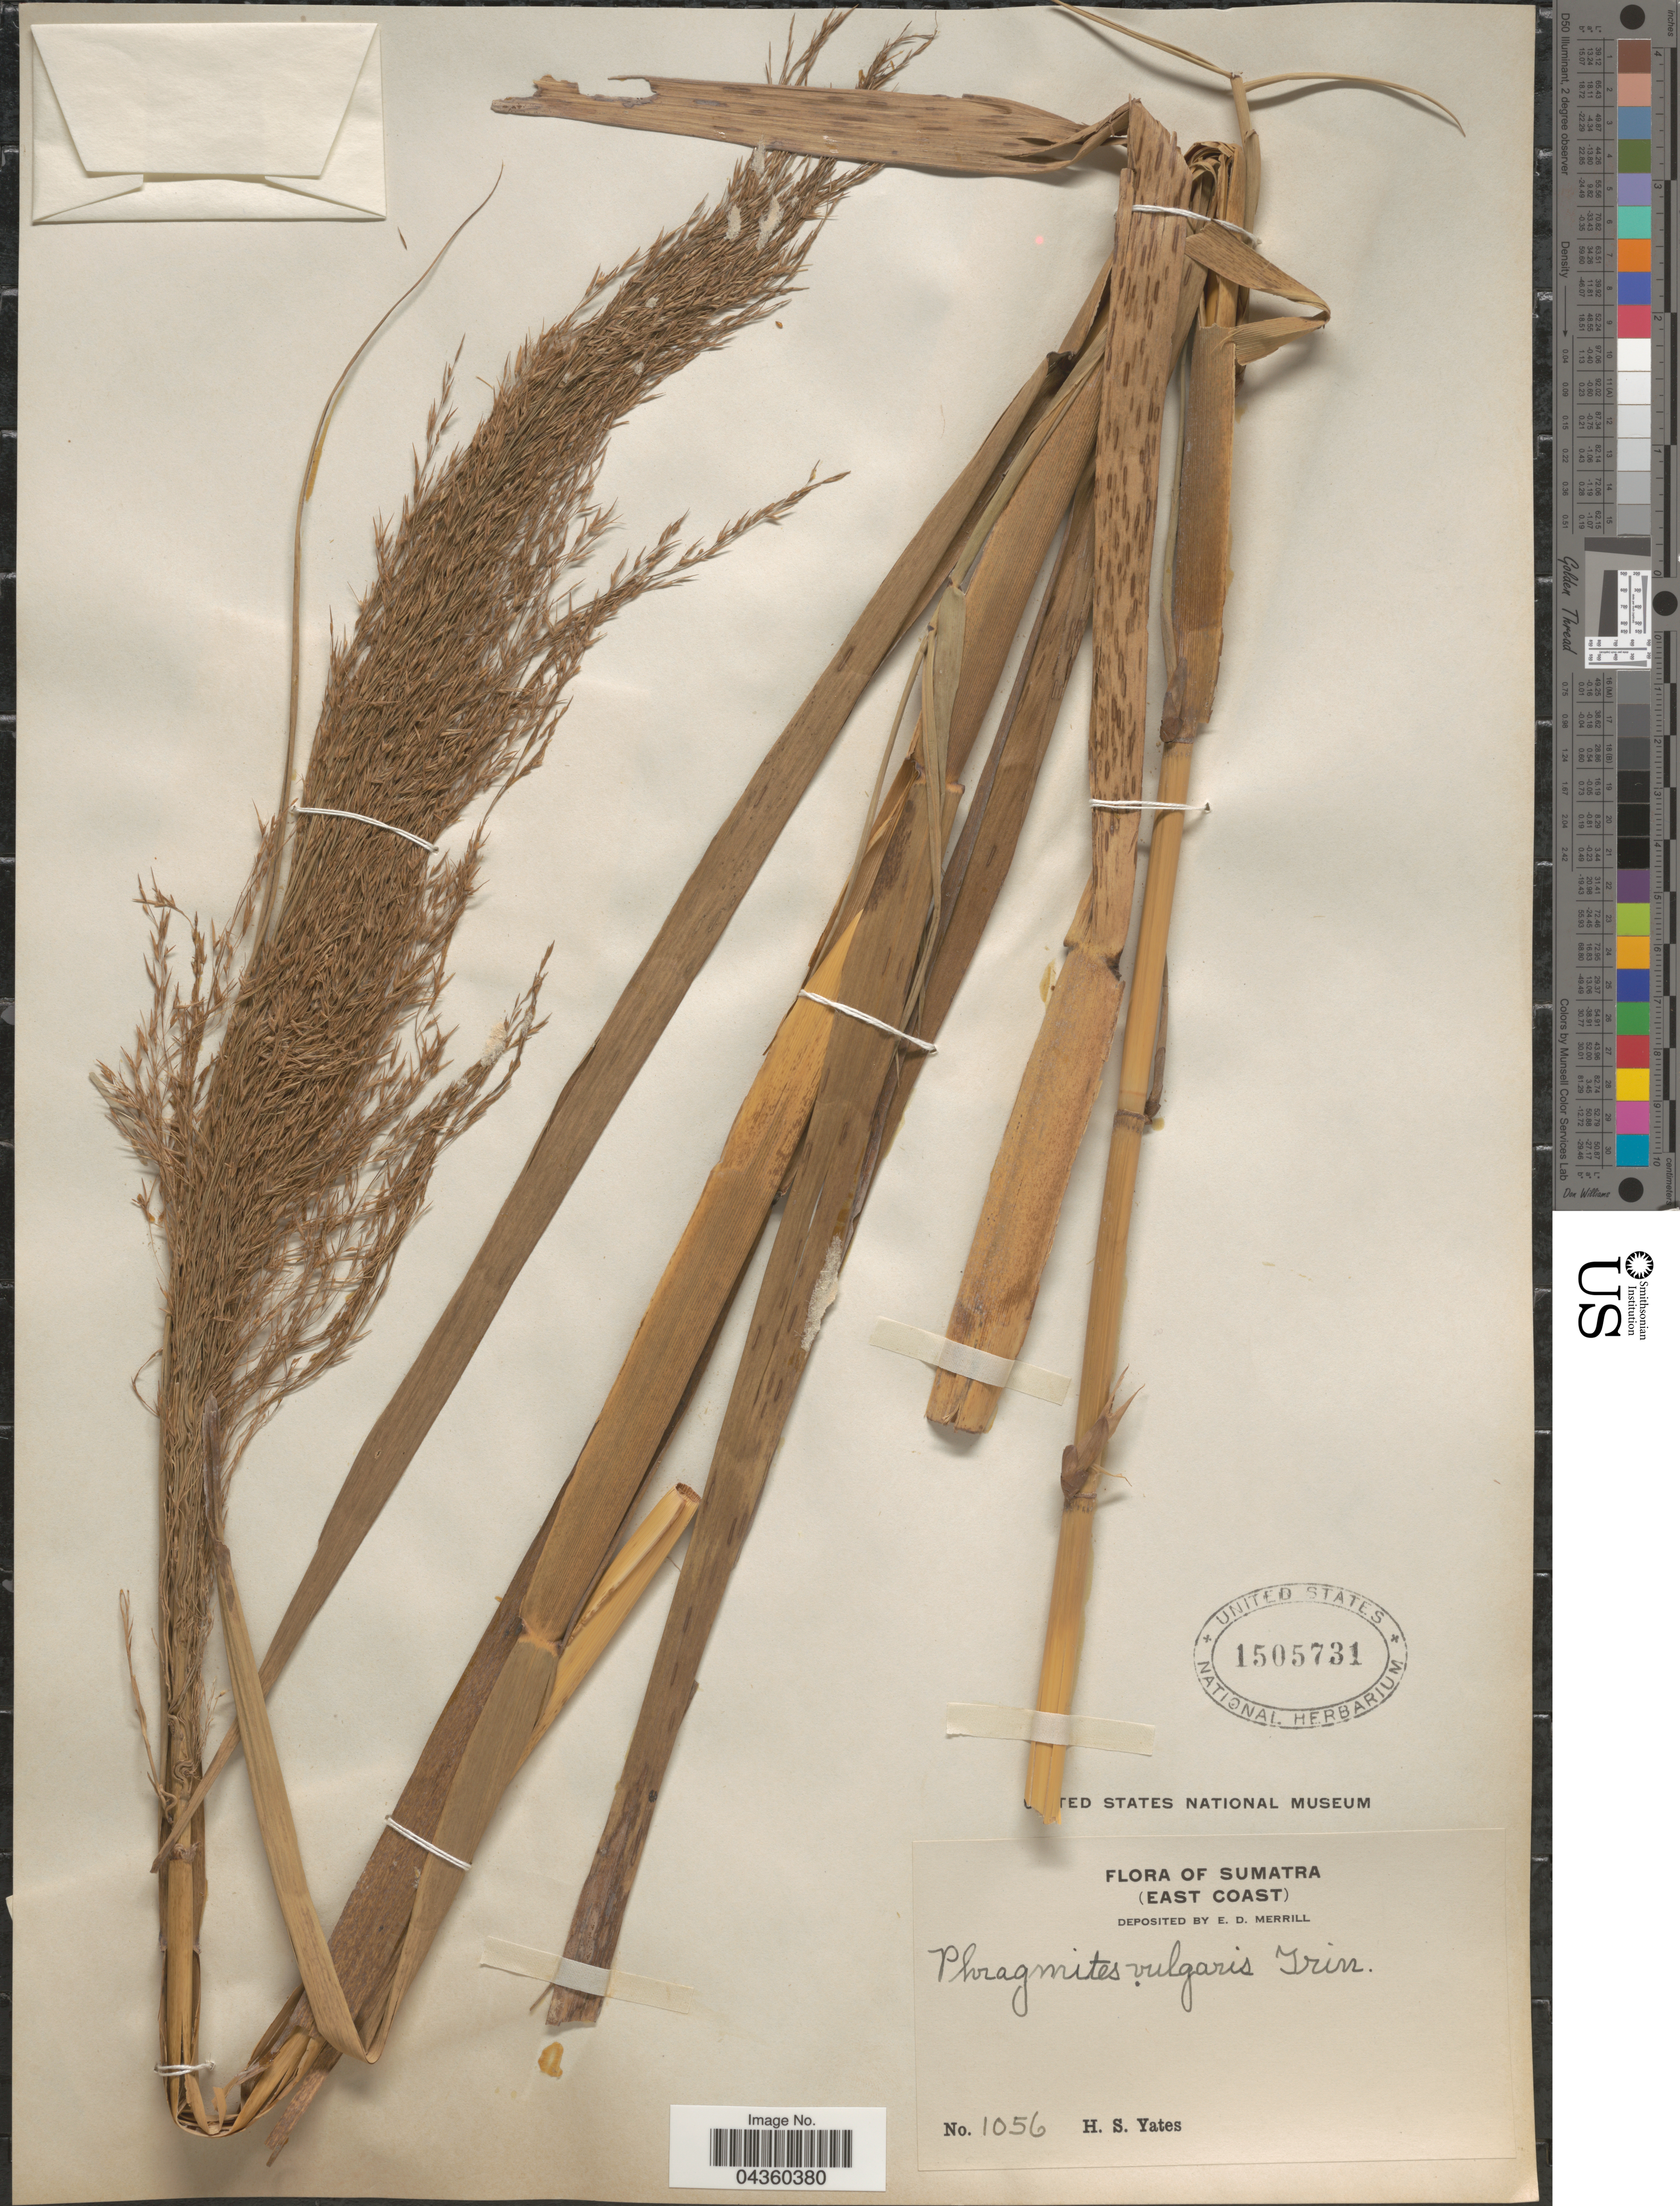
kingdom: Plantae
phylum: Tracheophyta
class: Liliopsida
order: Poales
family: Poaceae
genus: Phragmites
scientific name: Phragmites karka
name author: (Retz.) Trin. ex Steud.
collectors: H. S. Yates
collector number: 1056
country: Indonesia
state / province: Sumatra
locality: Sumatra (East Coast).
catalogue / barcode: US 1505731